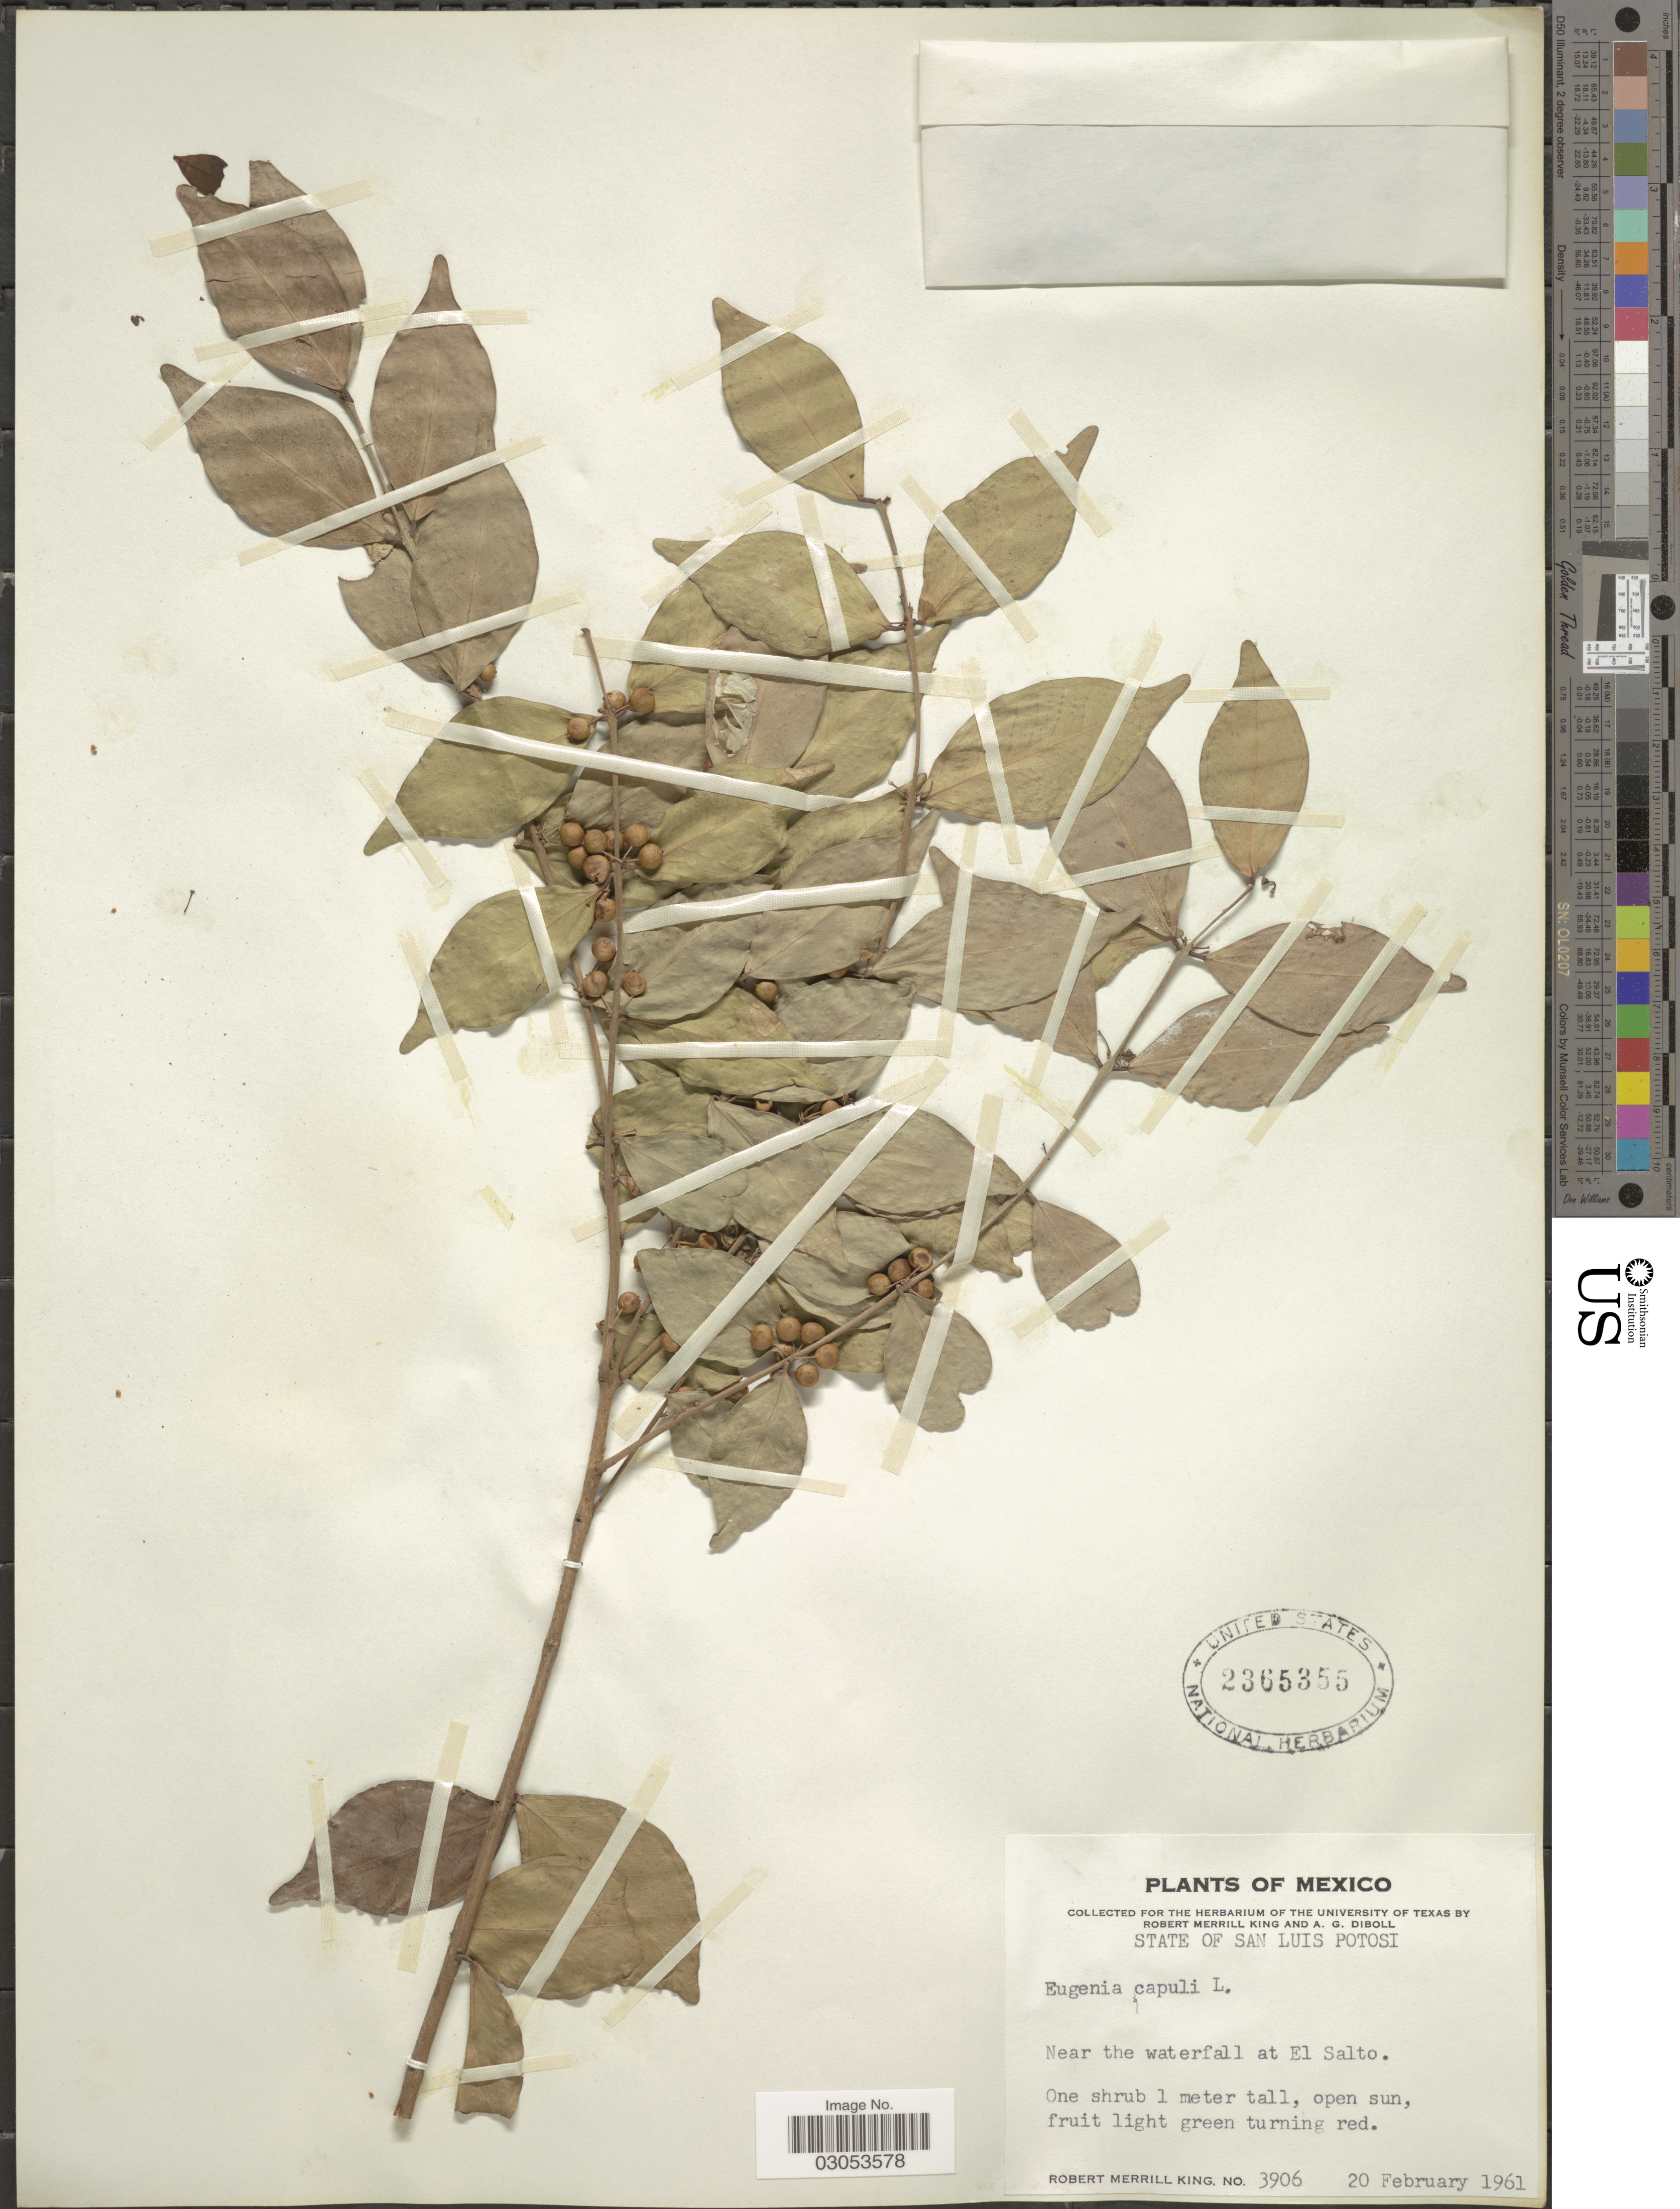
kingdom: Plantae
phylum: Tracheophyta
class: Magnoliopsida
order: Myrtales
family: Myrtaceae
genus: Eugenia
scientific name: Eugenia capuli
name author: (Schltdl. & Cham.) Hook. & Arn.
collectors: R. M. King & A. Diboll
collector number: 3906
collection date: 1961-02-20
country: Mexico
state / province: San Luis Potosí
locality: State of San Luis Potosi. Near the waterfall at El Salto.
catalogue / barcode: US 2365355